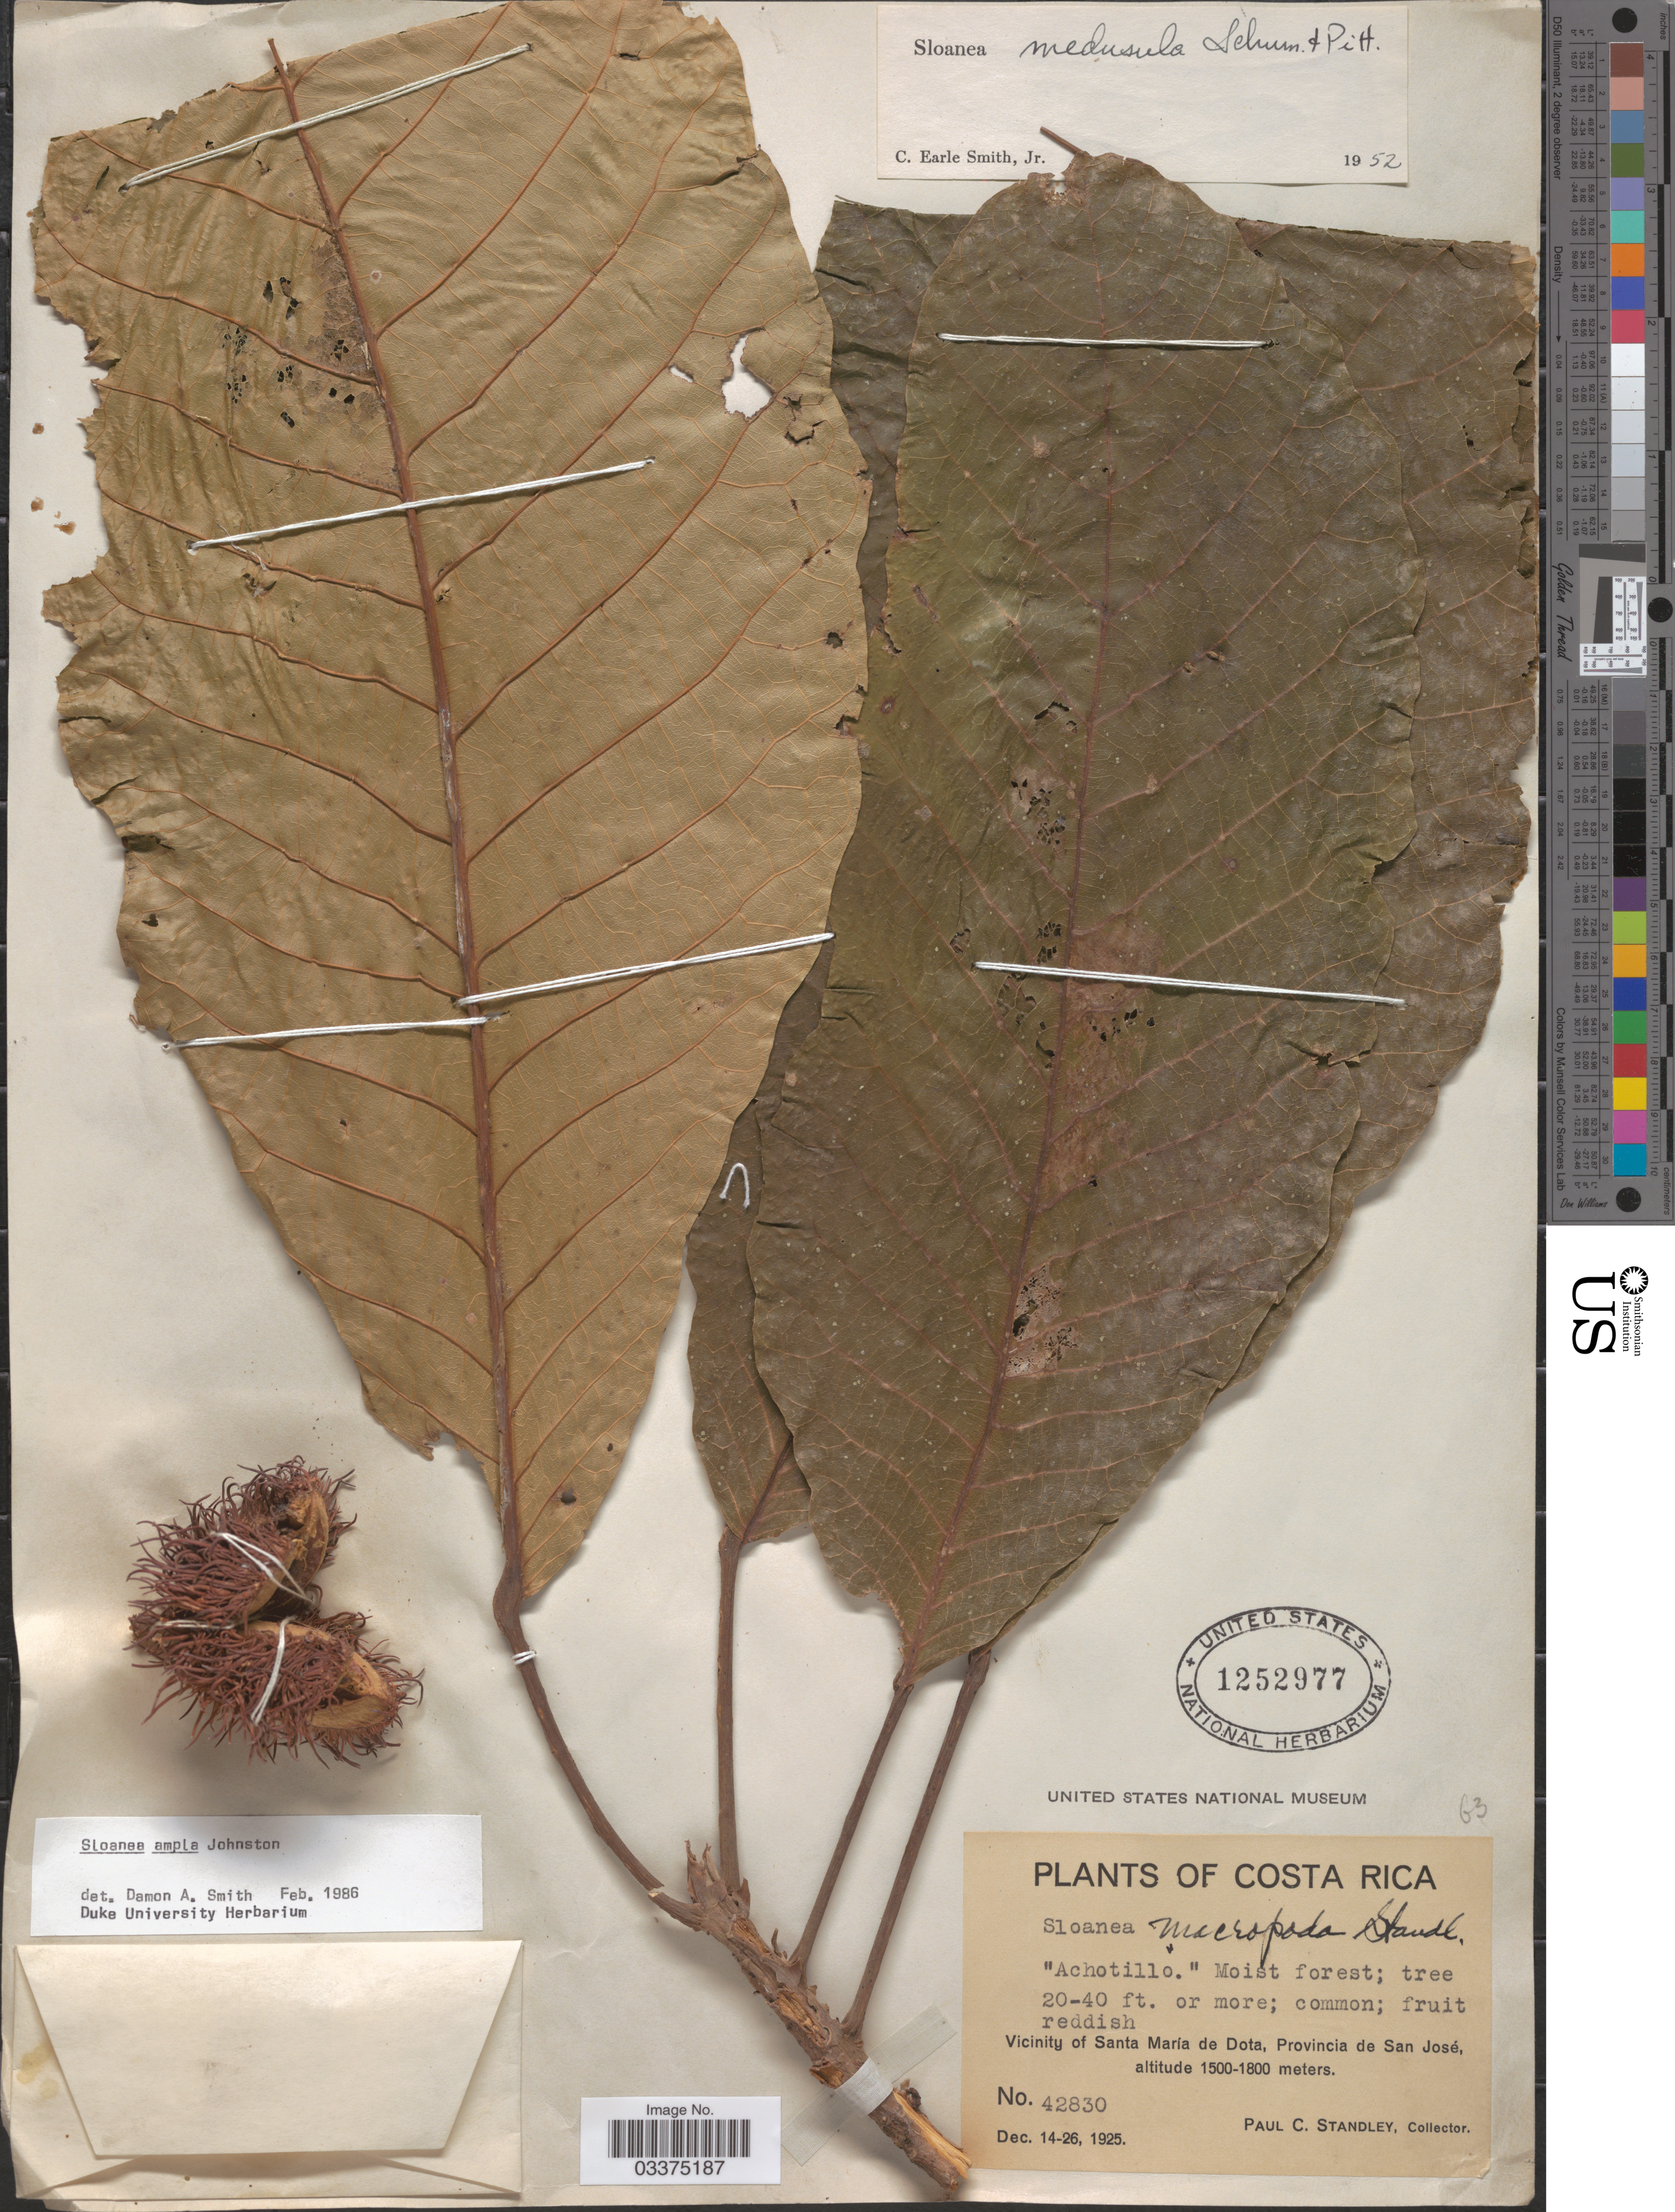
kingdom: Plantae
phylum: Tracheophyta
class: Magnoliopsida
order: Oxalidales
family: Elaeocarpaceae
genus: Sloanea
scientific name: Sloanea ampla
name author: I.M. Johnst.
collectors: P. C. Standley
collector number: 42830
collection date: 1925-12-14/1925-12-26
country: Costa Rica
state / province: San José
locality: Vicinity of Santa María de Dota.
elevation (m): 1500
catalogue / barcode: US 1252977